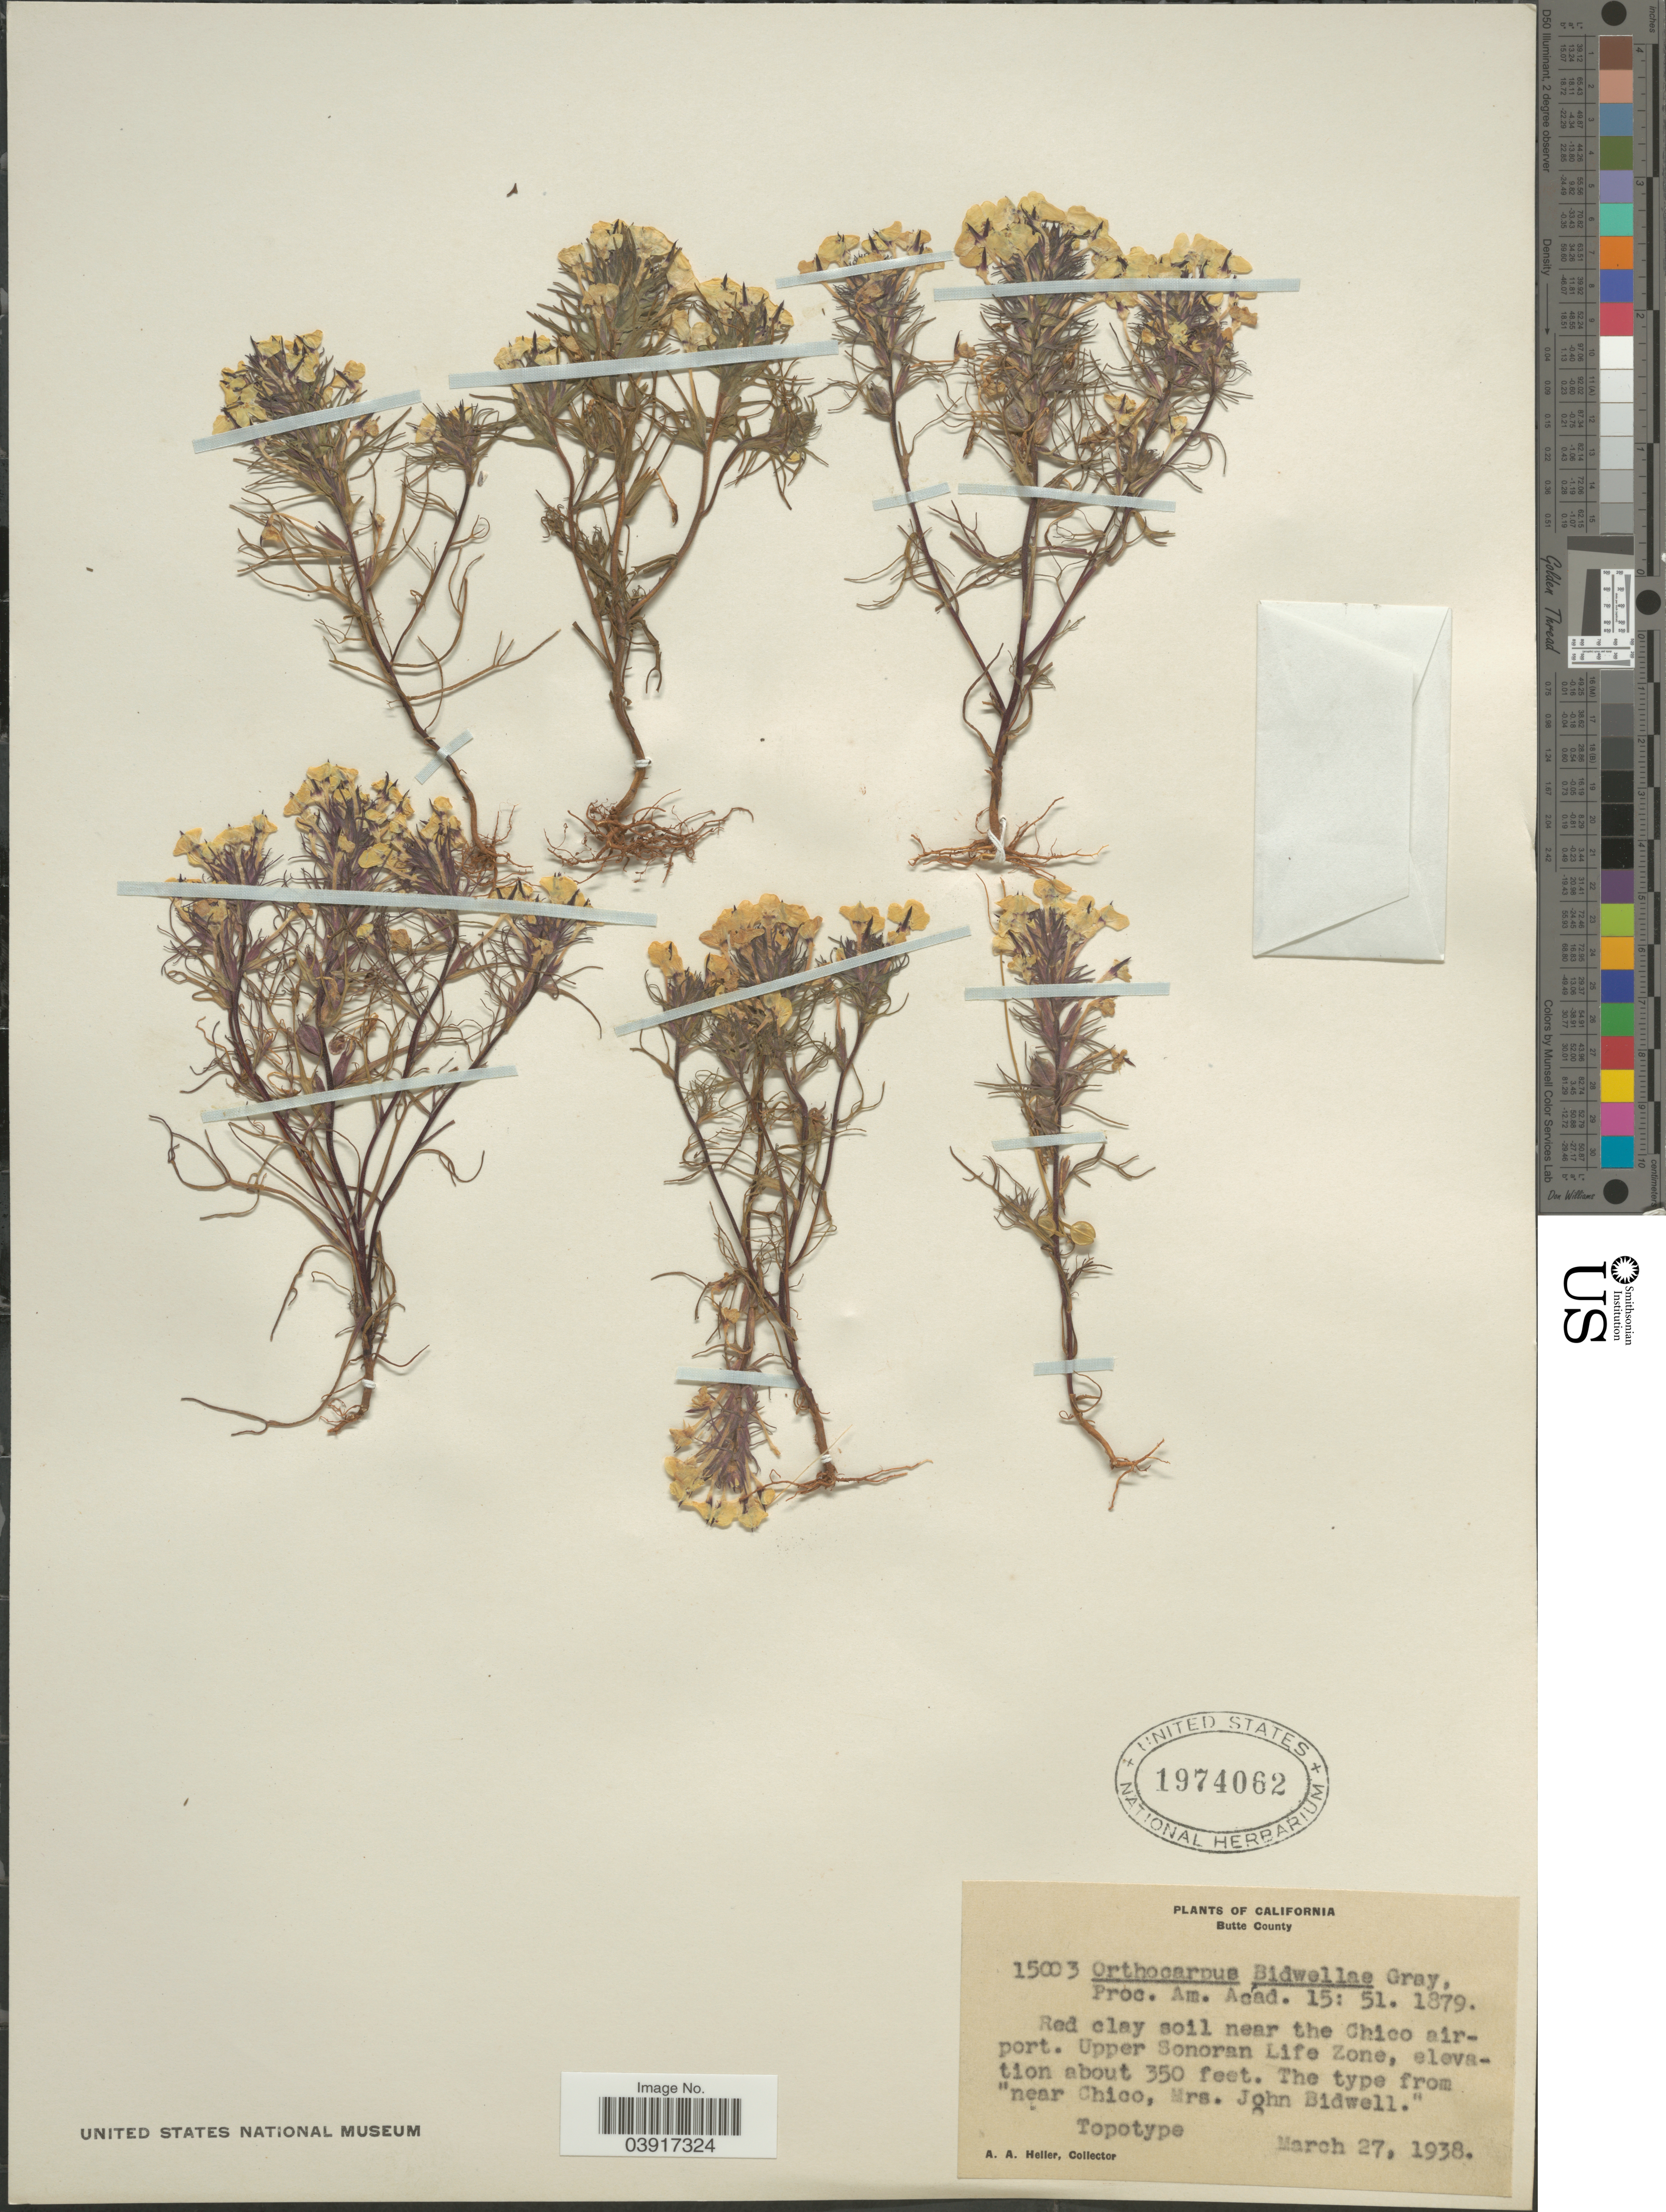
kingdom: Plantae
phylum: Tracheophyta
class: Magnoliopsida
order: Lamiales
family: Orobanchaceae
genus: Orthocarpus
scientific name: Orthocarpus erianthus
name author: Benth.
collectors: A. A. Heller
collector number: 15003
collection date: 1938-03-27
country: United States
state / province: California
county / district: Butte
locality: Butte County. Red clay soil near the Chico airport. Upper Sonoran Life Zone. Near Chico.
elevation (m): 107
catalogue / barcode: US 1974062